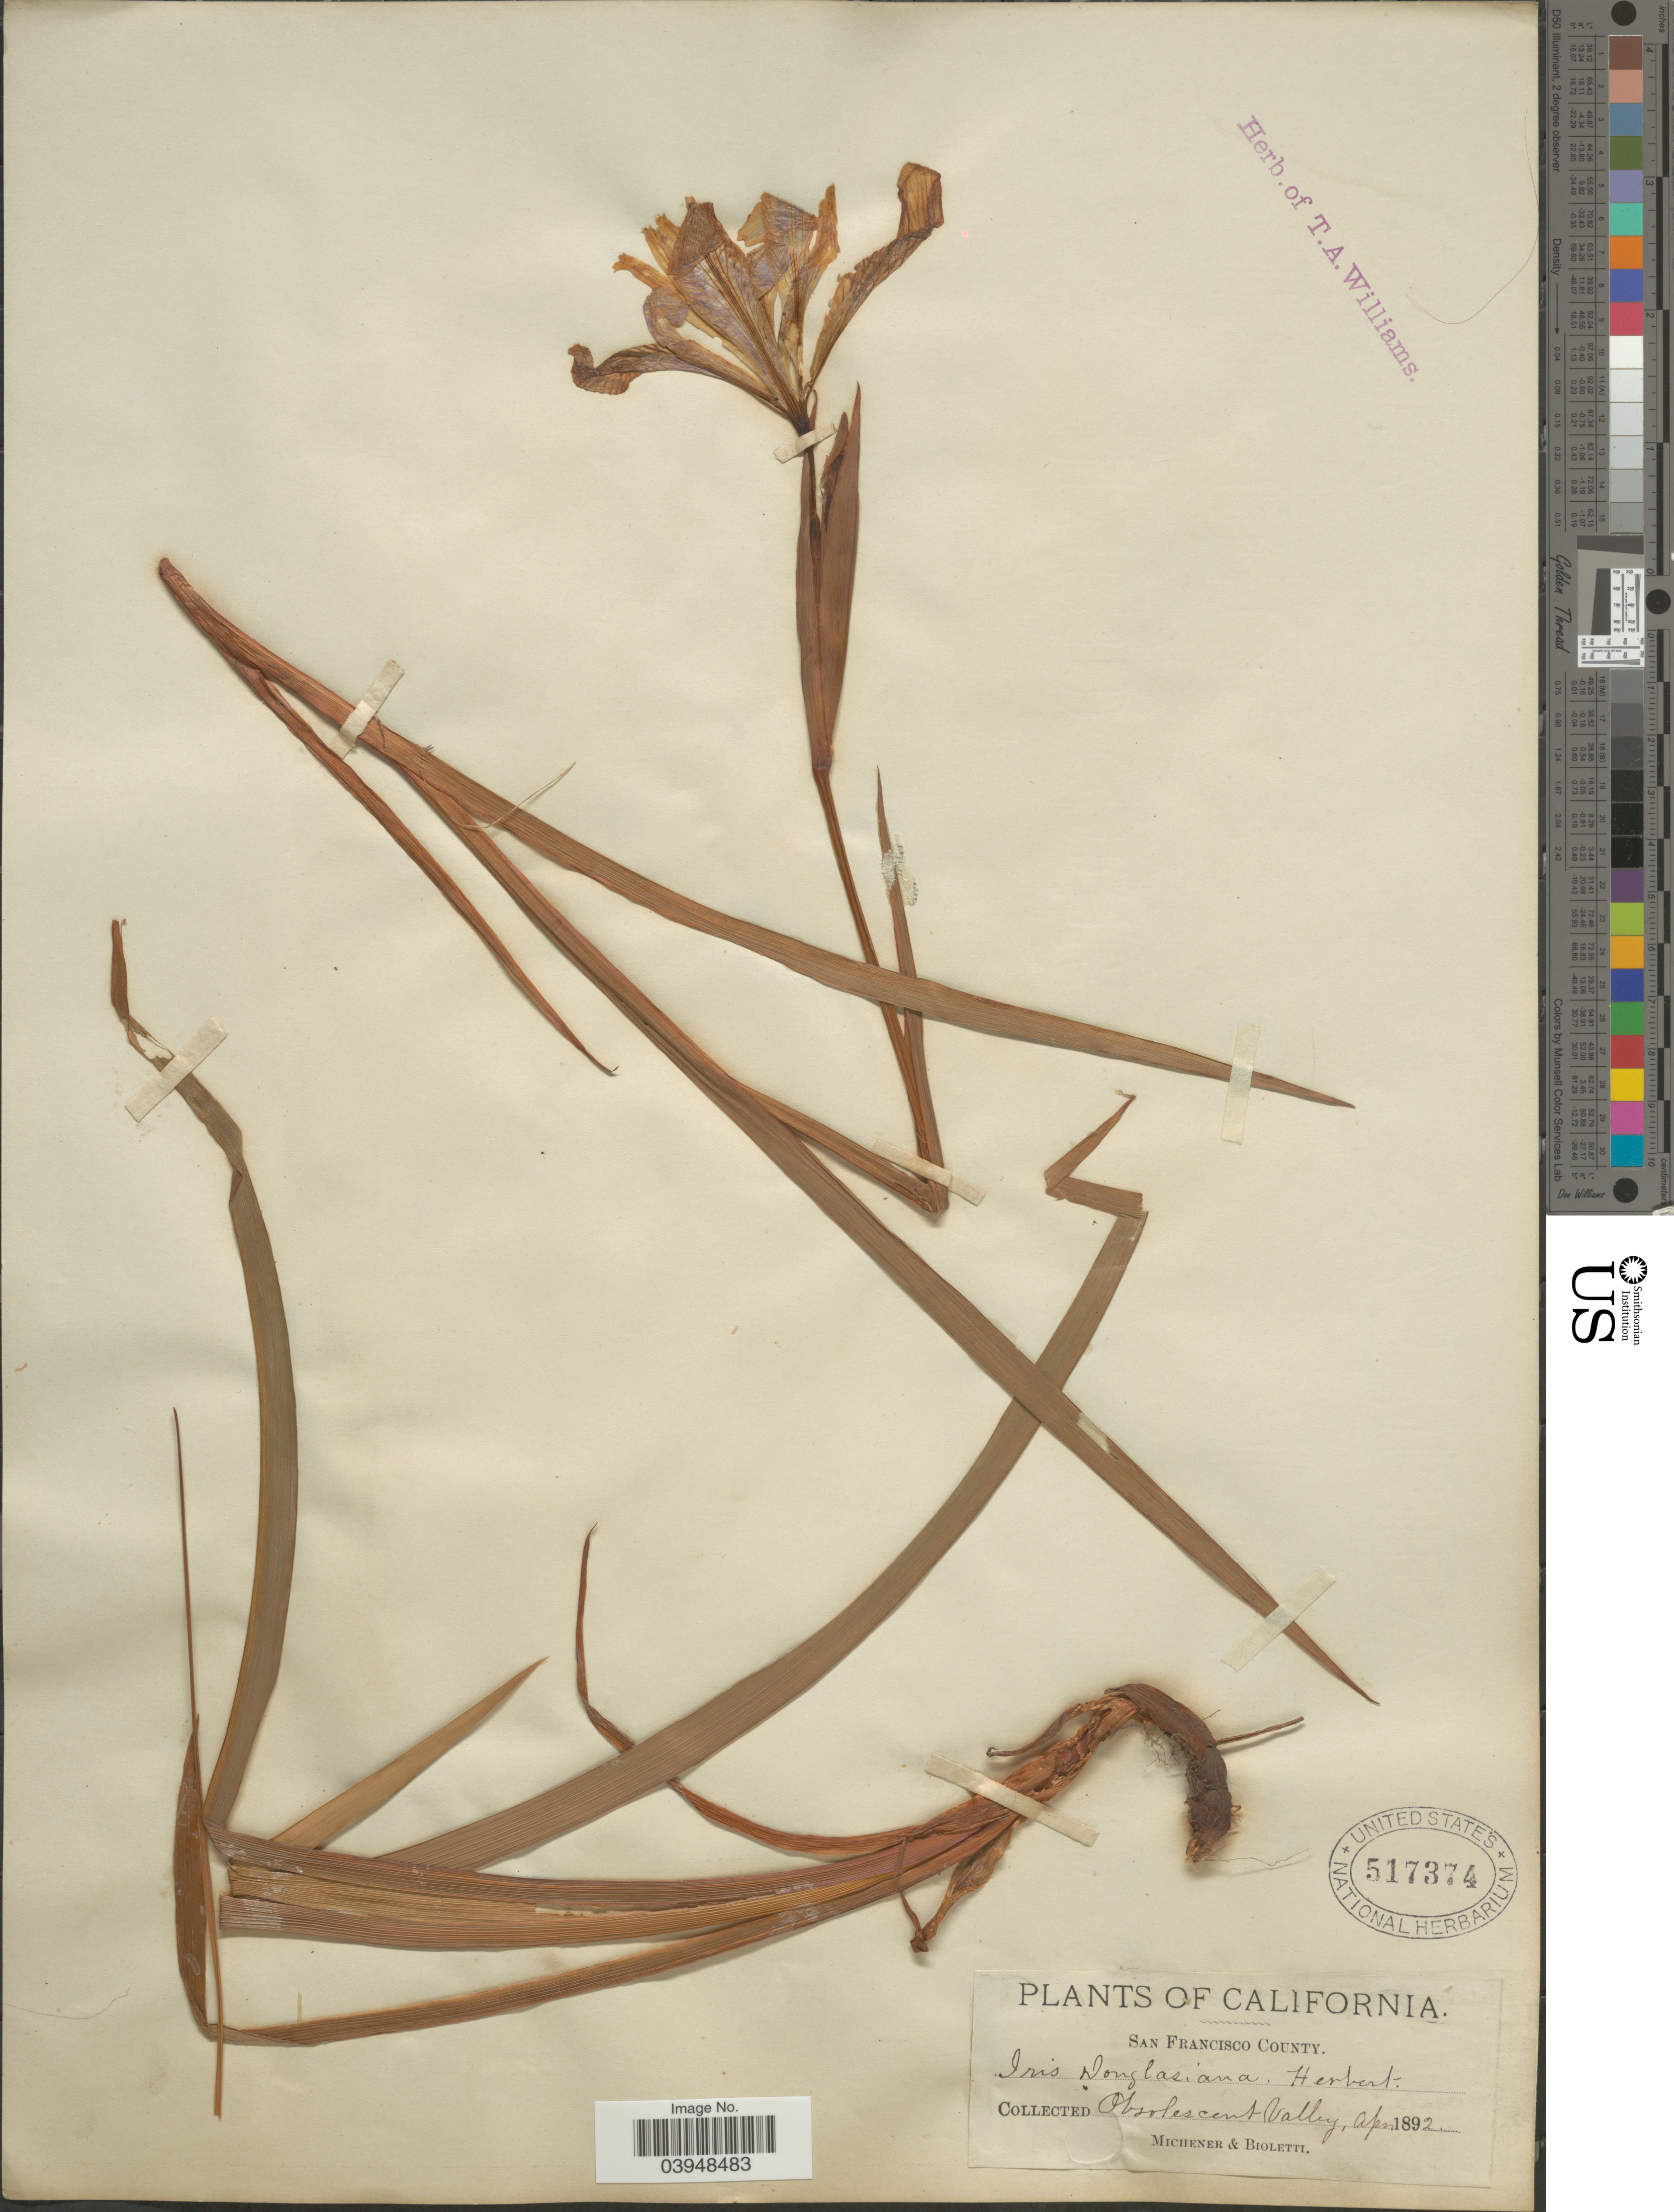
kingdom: Plantae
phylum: Tracheophyta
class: Liliopsida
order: Asparagales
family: Iridaceae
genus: Iris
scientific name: Iris douglasiana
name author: Herb.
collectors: -. Michener & -- Bioletti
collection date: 1892-04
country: United States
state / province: California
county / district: San Francisco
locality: San Francisco County. Obsolescent Valley.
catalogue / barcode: US 517374